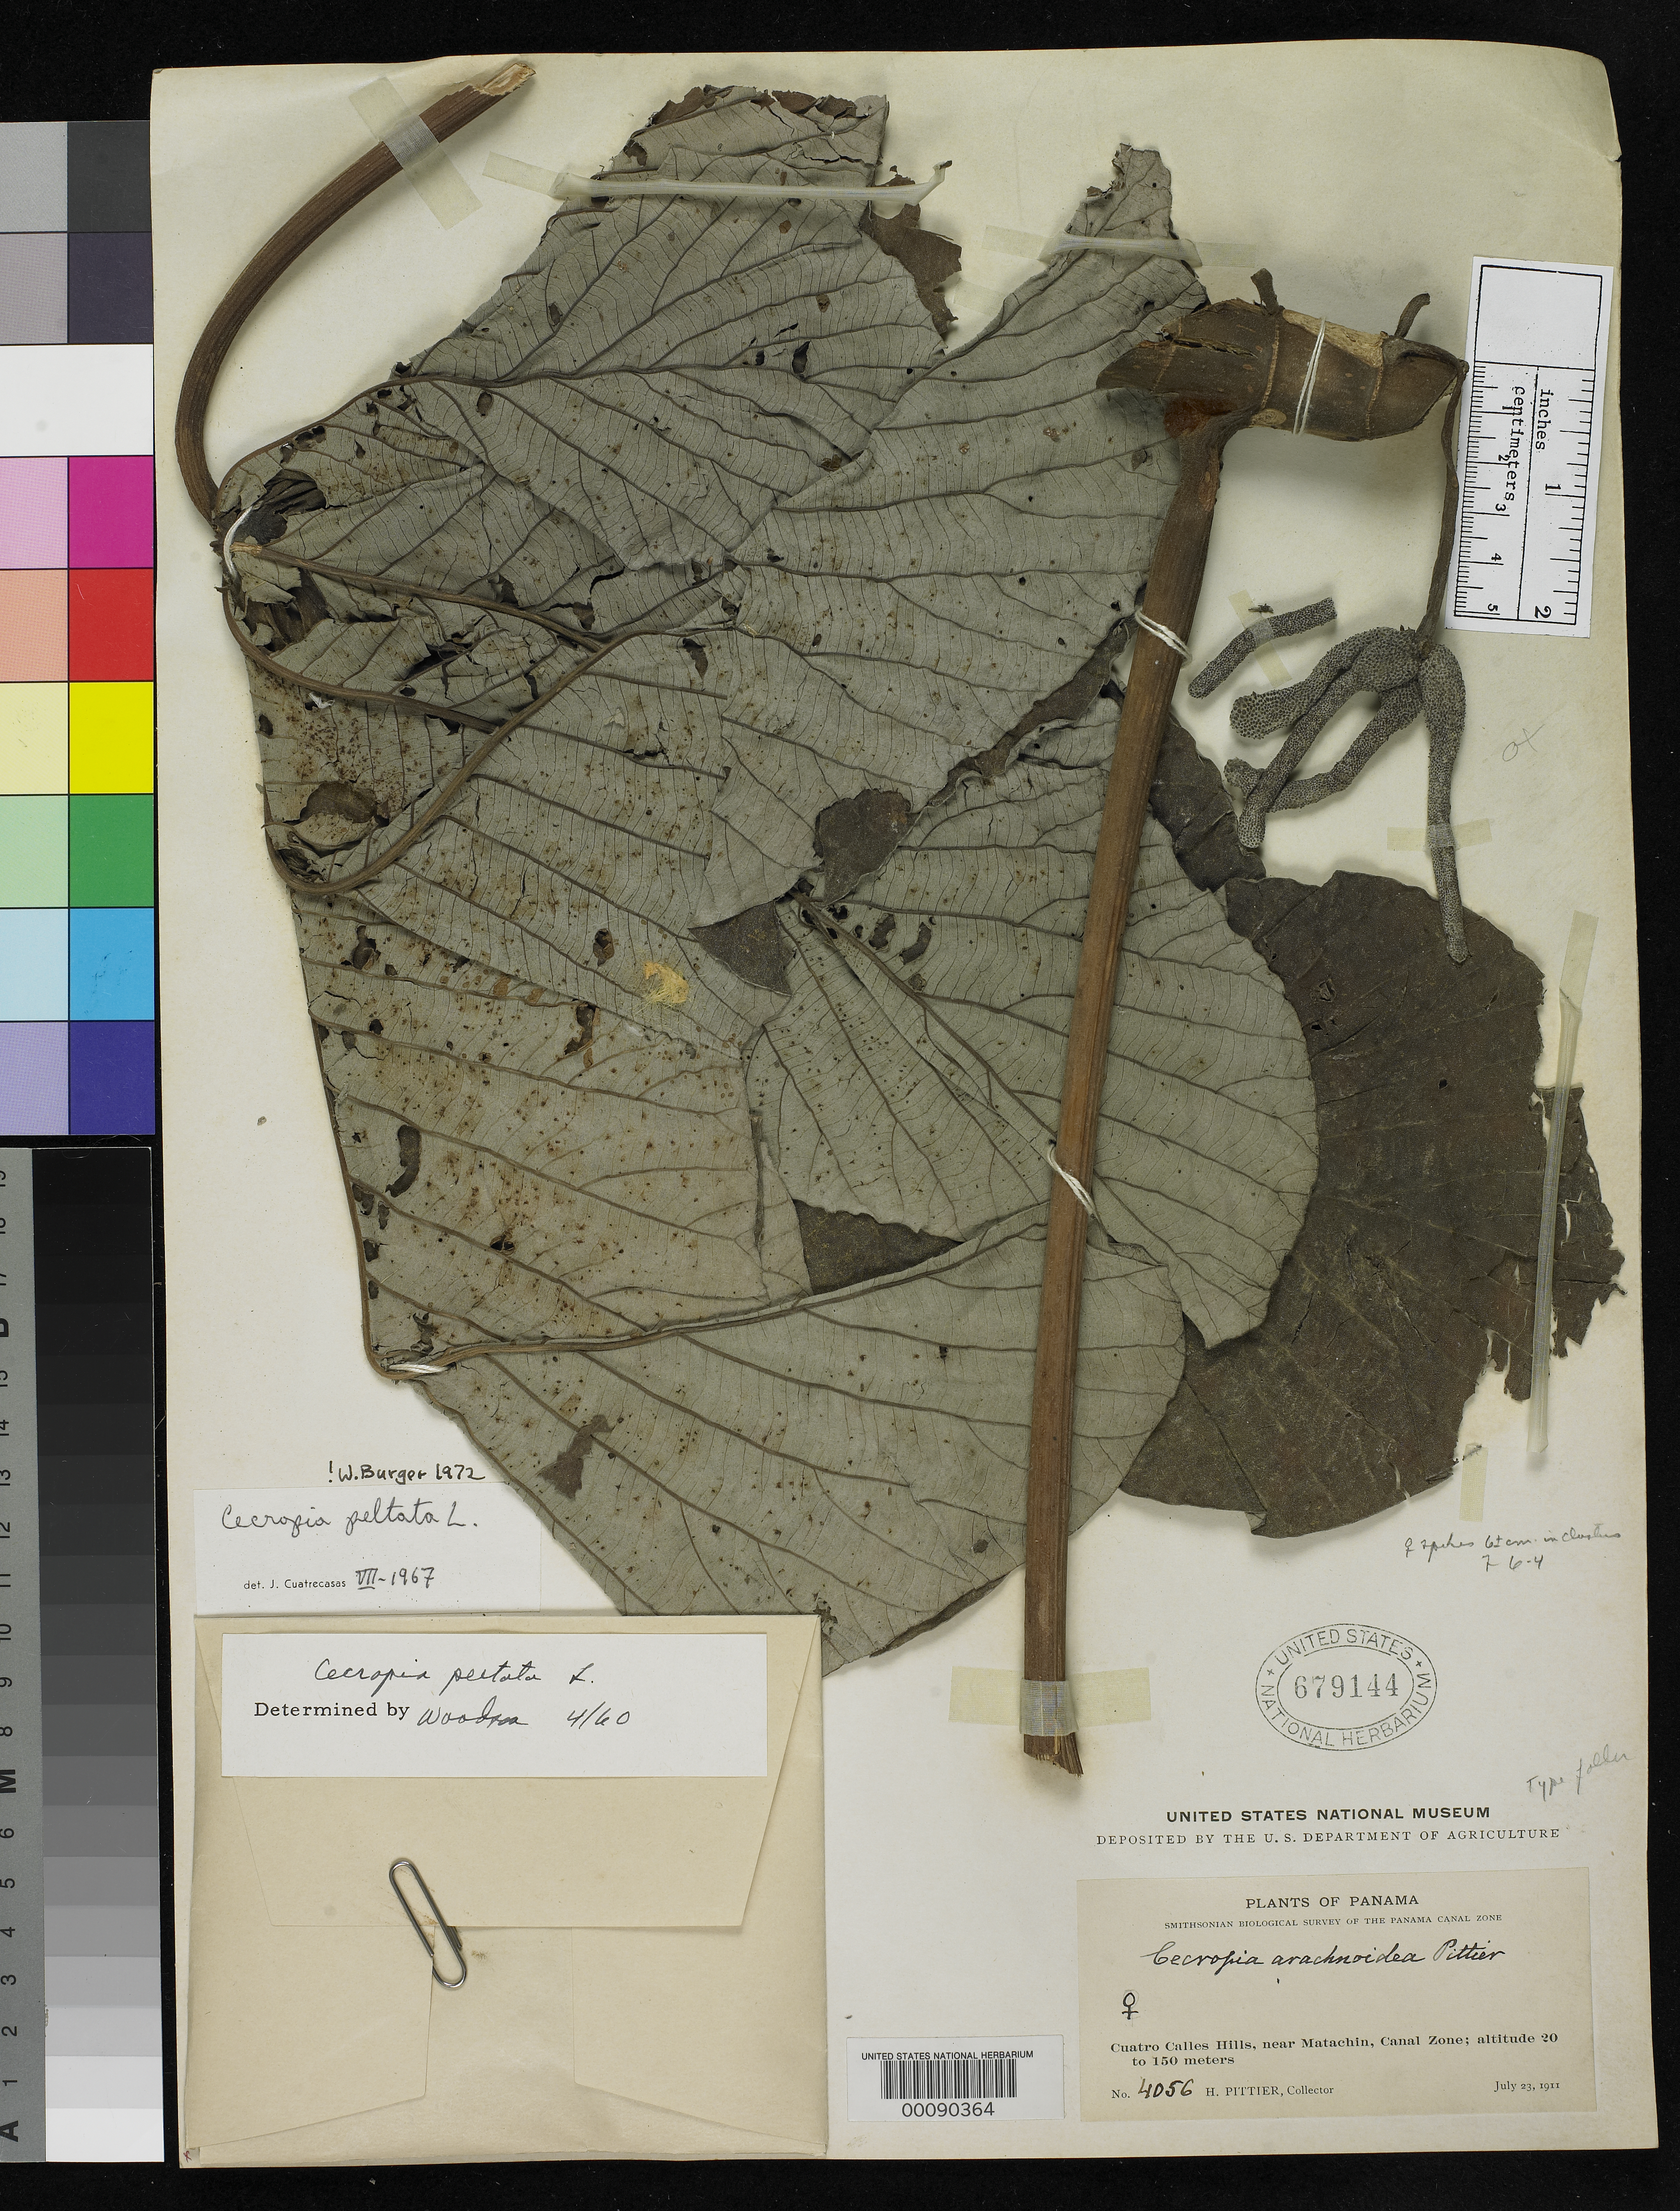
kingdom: Plantae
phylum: Tracheophyta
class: Magnoliopsida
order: Rosales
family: Urticaceae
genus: Cecropia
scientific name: Cecropia arachnoidea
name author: Pittier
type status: Isotype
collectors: H. F. Pittier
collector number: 4056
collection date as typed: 23 Jul 1911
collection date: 1911-07-23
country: Panama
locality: Cuatro Calles Hills, near Matachin.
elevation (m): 30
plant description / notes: "Sheet 2 of 2" spurious, added to label at later date.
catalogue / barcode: US 679144